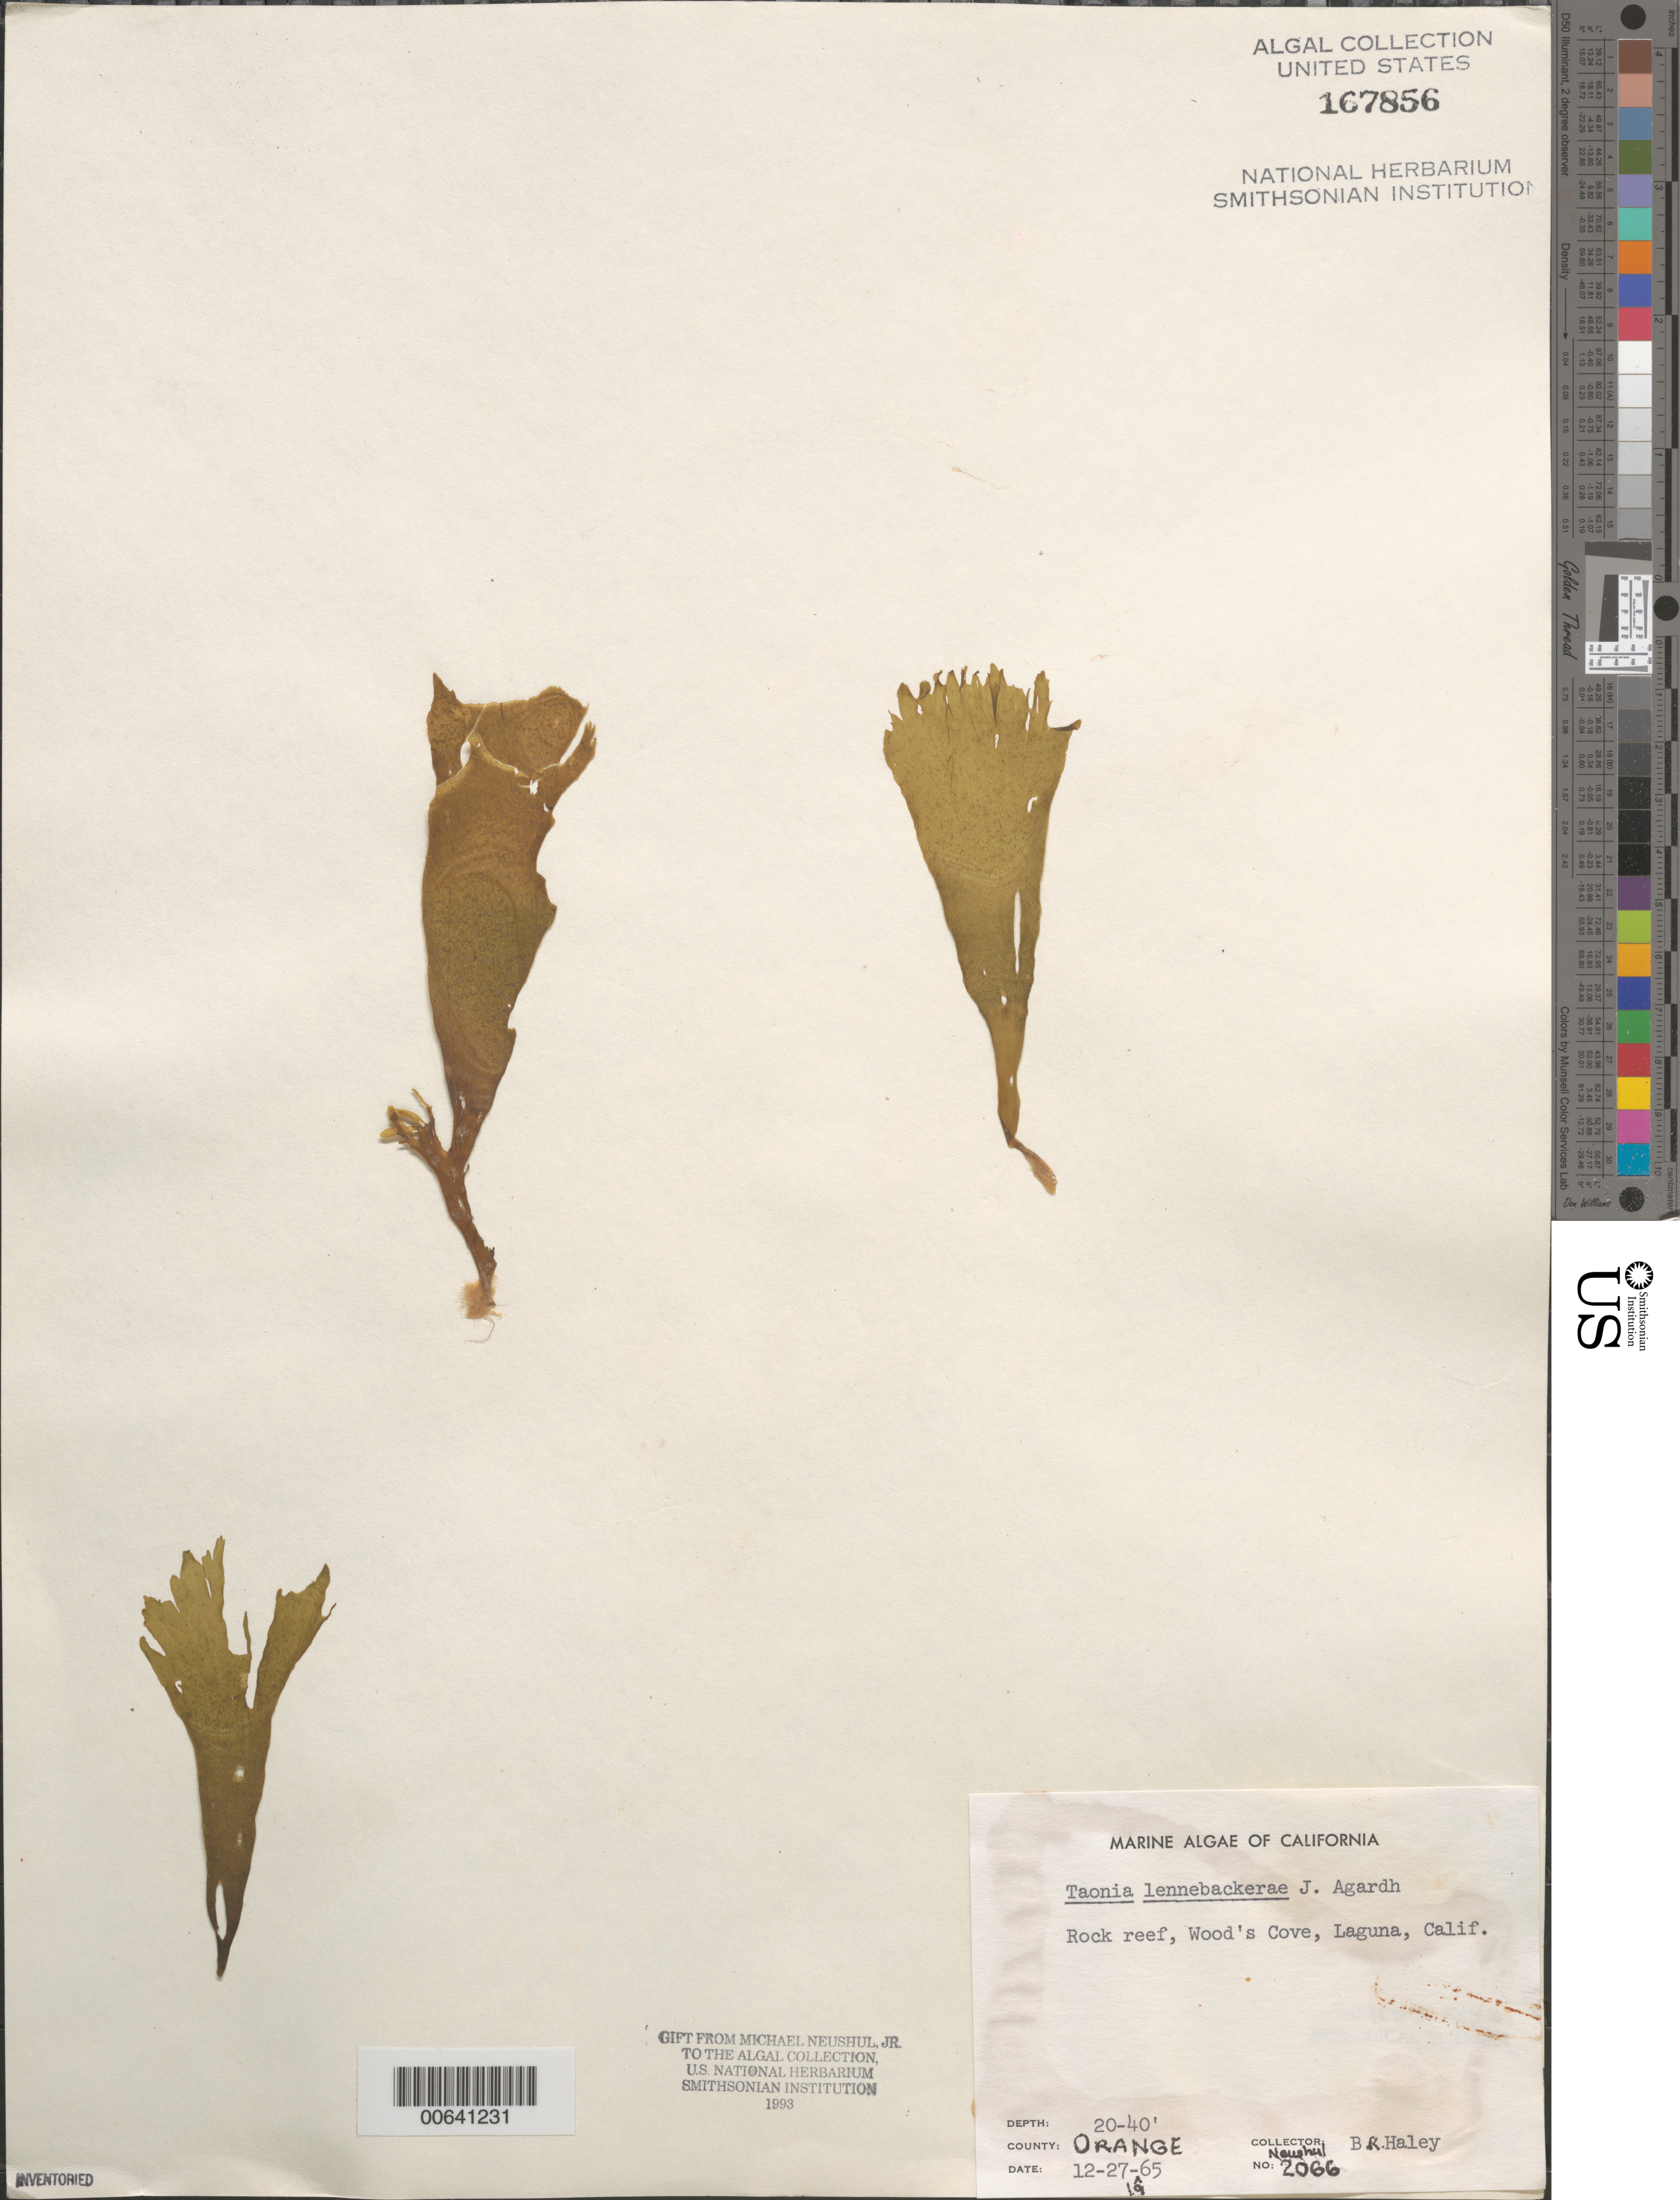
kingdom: Chromista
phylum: Ochrophyta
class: Phaeophyceae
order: Dictyotales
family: Dictyotaceae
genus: Taonia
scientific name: Taonia lennebackerae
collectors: B. Haley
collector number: Neushul 2066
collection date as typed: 27 Dec 1965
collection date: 1965-12-27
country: United States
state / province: California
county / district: Orange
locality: Wood's Cove, Laguna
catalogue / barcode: US 167856